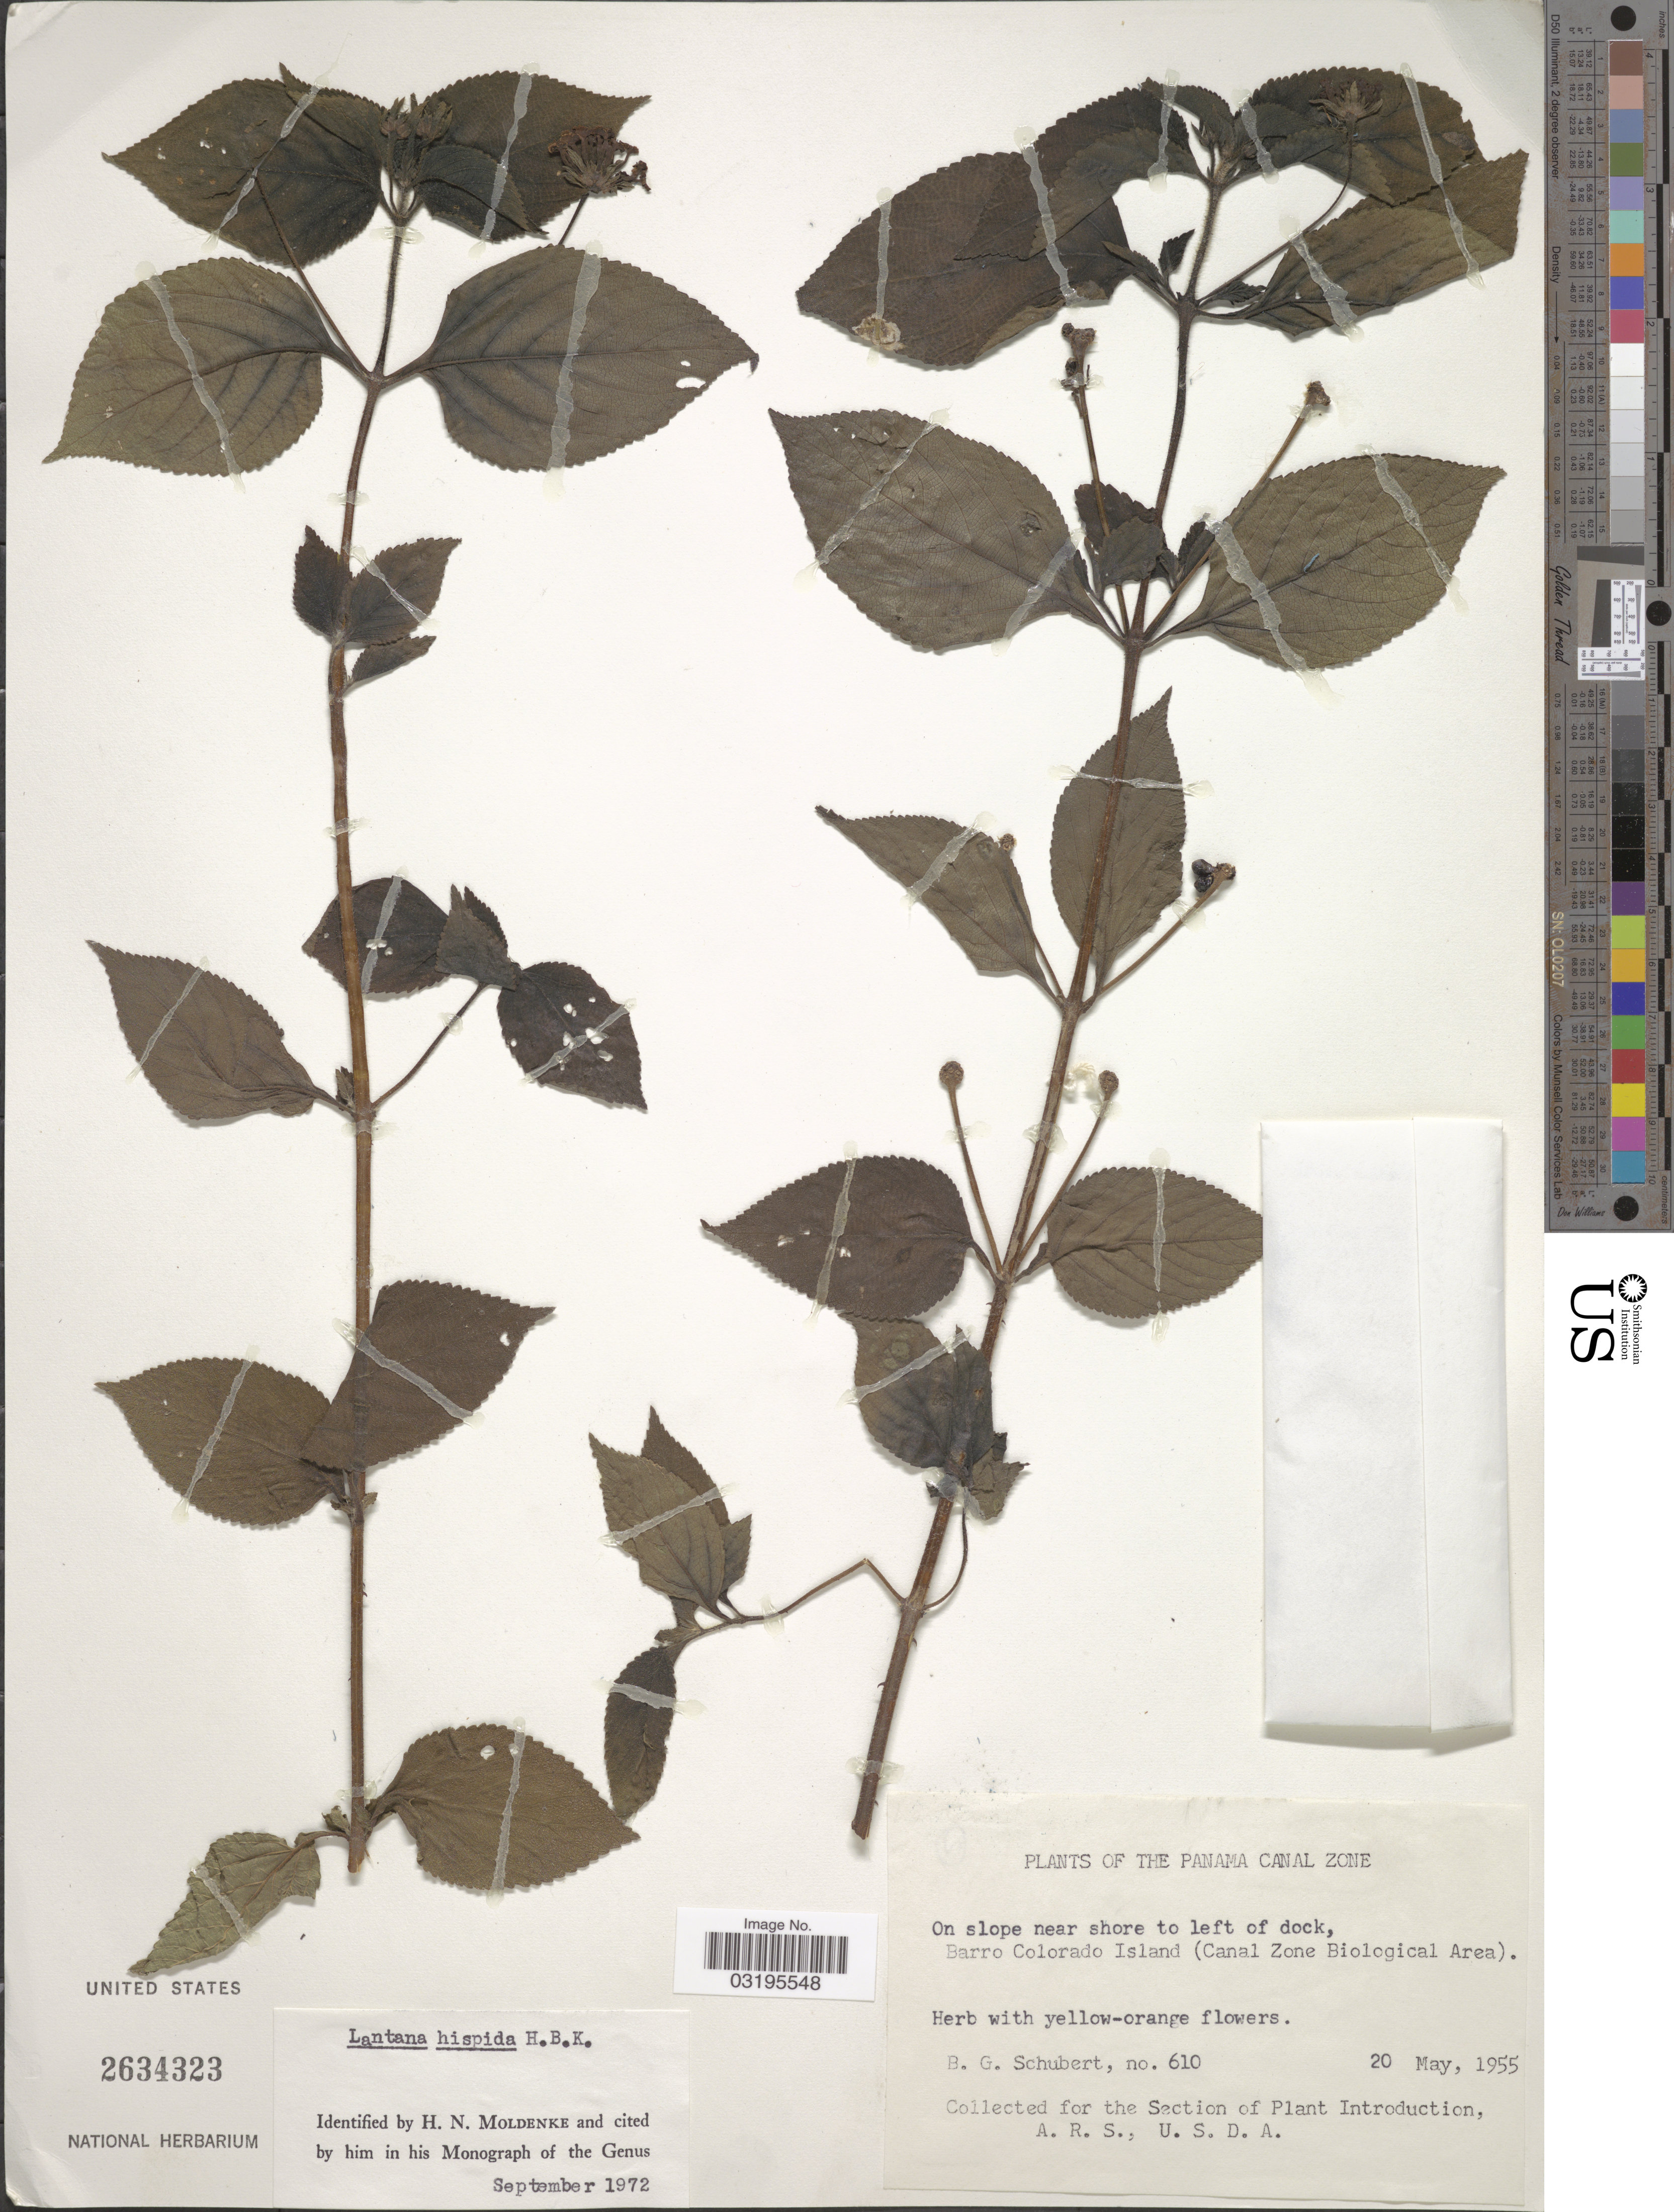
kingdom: Plantae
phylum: Tracheophyta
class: Magnoliopsida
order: Lamiales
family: Verbenaceae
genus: Lantana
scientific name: Lantana hispida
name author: Kunth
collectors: B. Schubert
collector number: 610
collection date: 1955-05-20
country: Panama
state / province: Panamá Oeste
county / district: Canal Zone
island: Barro Colorado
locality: Canal Zone. Barro Colorado Island (Canal Zone Biological Area).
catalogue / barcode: US 2634323